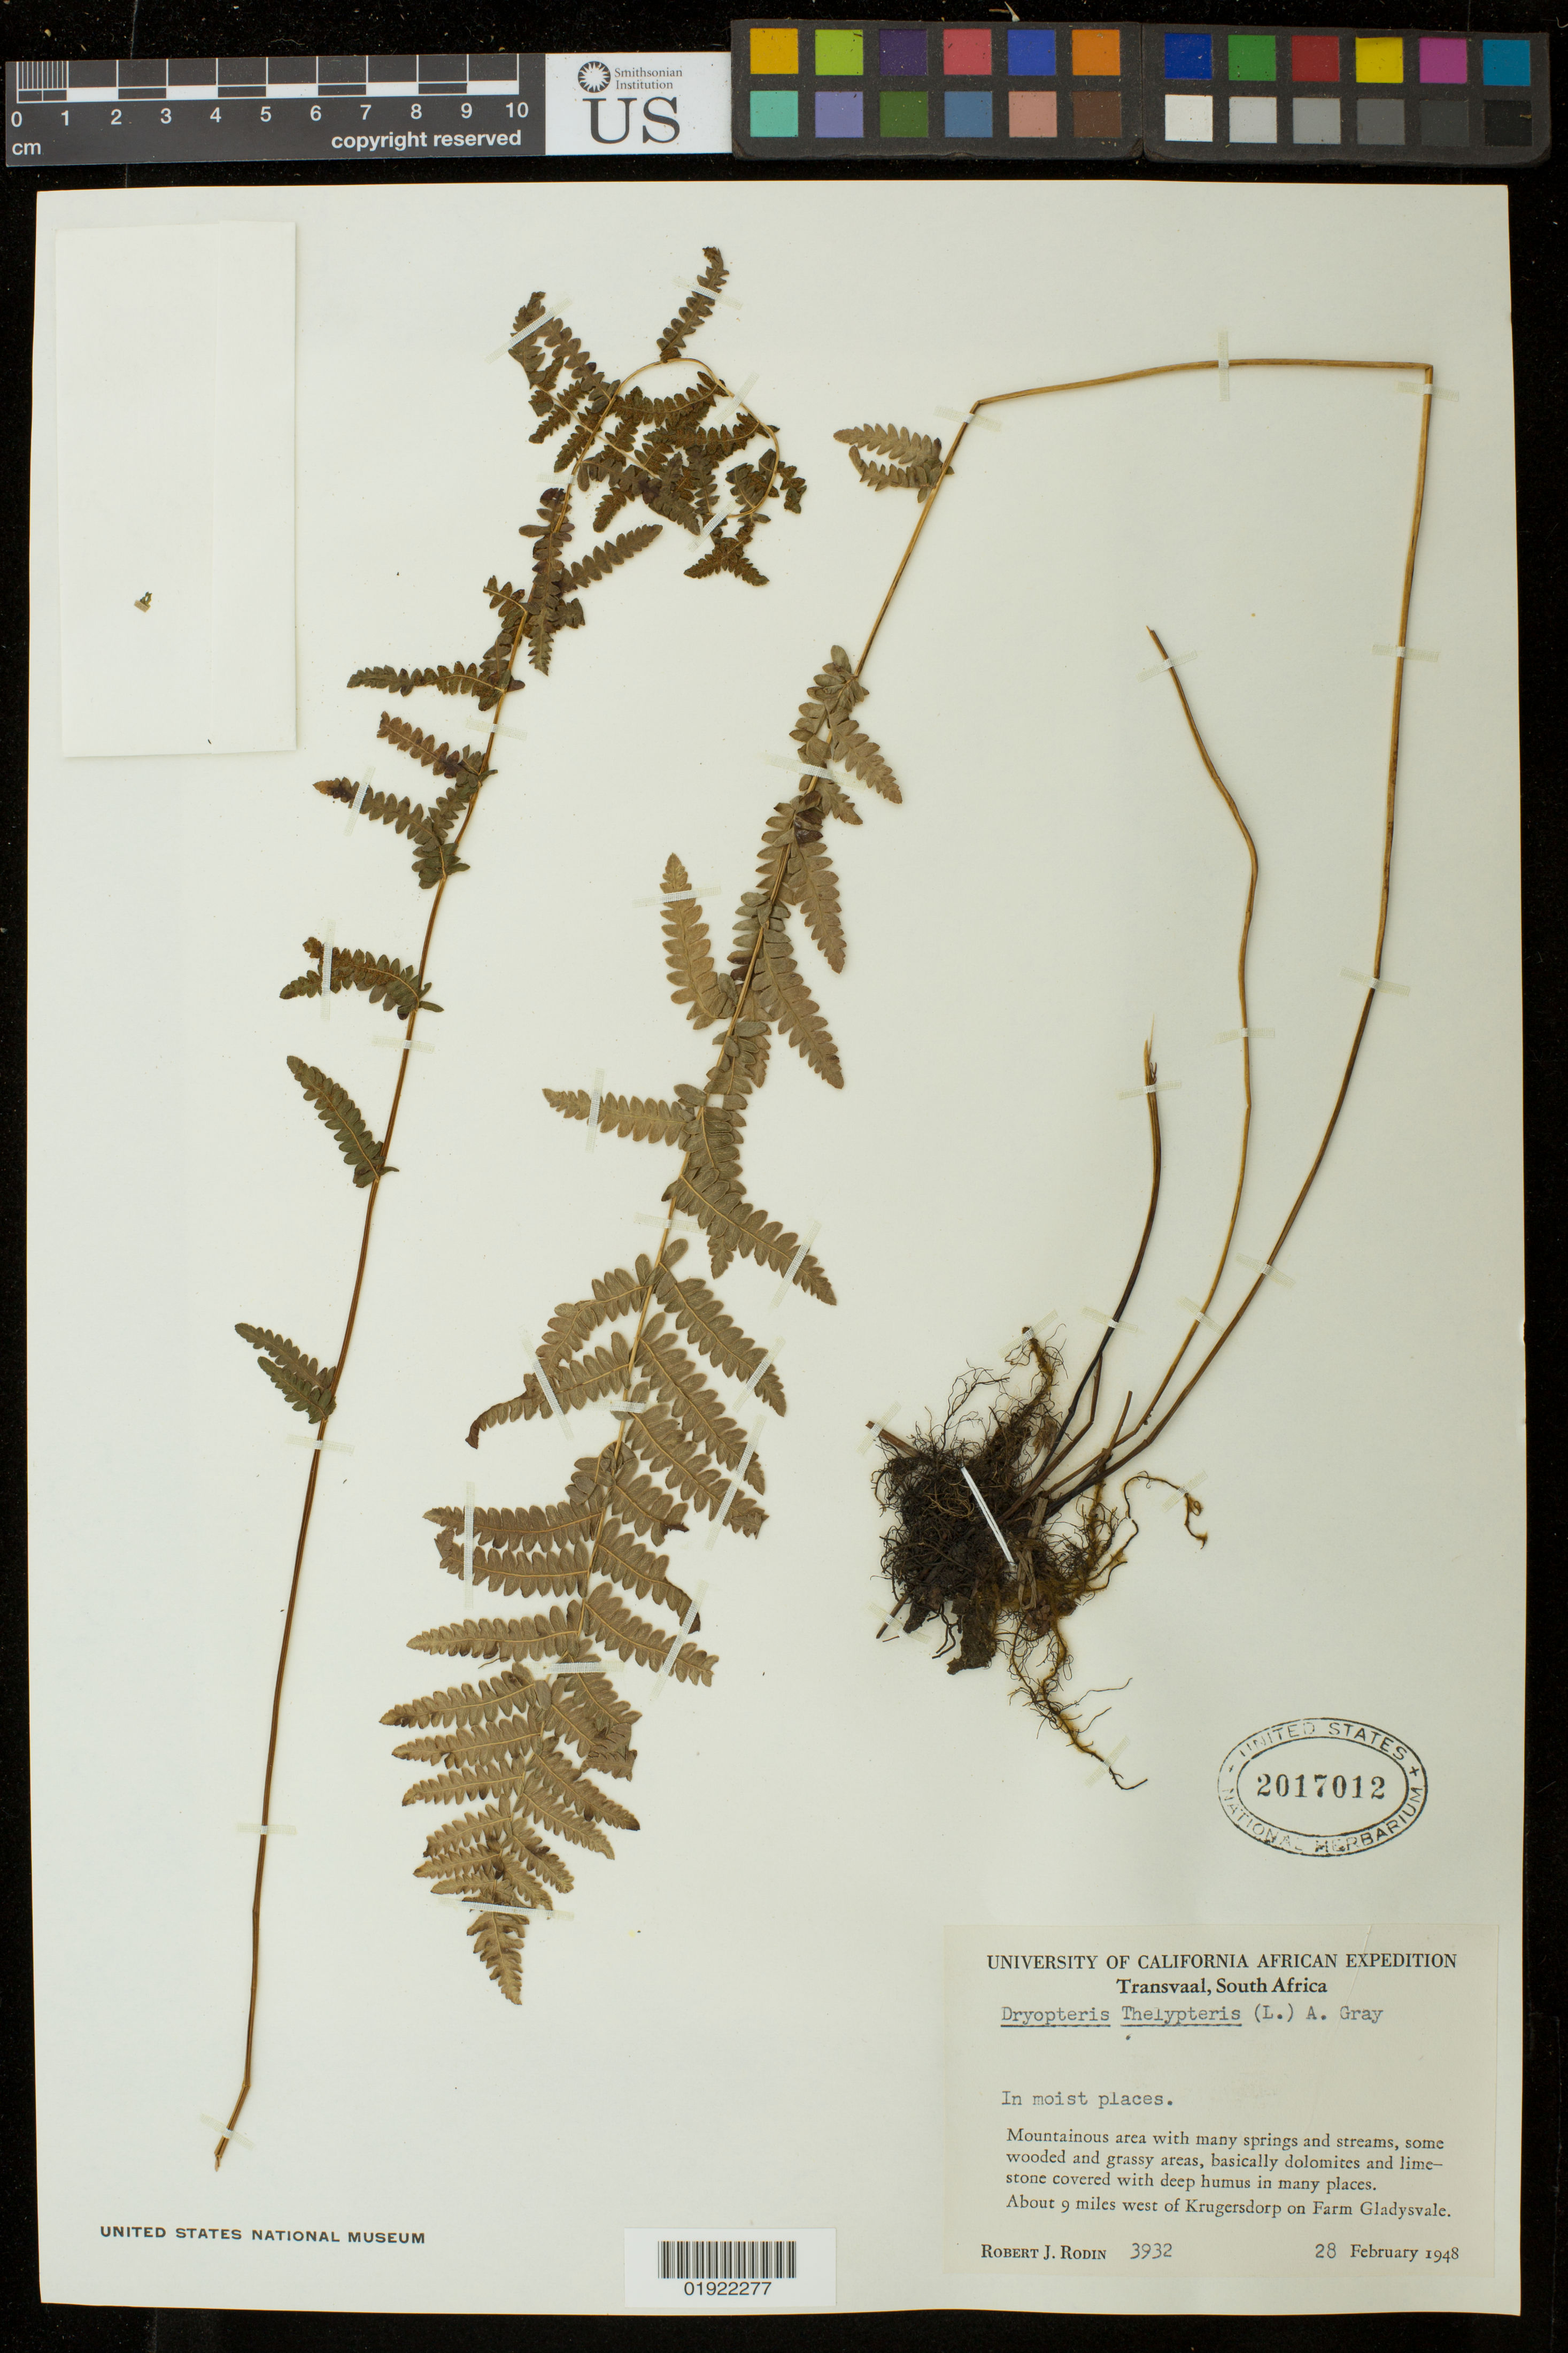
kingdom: Plantae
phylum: Tracheophyta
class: Polypodiopsida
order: Polypodiales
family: Thelypteridaceae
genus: Thelypteris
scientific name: Thelypteris confluens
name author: (Thunb.) C.V. Morton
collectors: R. J. Rodin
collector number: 3932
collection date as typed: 28 February 1948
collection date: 1948-02-28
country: South Africa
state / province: Gauteng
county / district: West Rand District Municipality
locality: Transvaal, South Africa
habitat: In moist places. Mountainous area with many psrings and streams, some wooded and grassy areas, basically dolomites and limestone coverred with deep humus in many places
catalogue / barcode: US 2017012